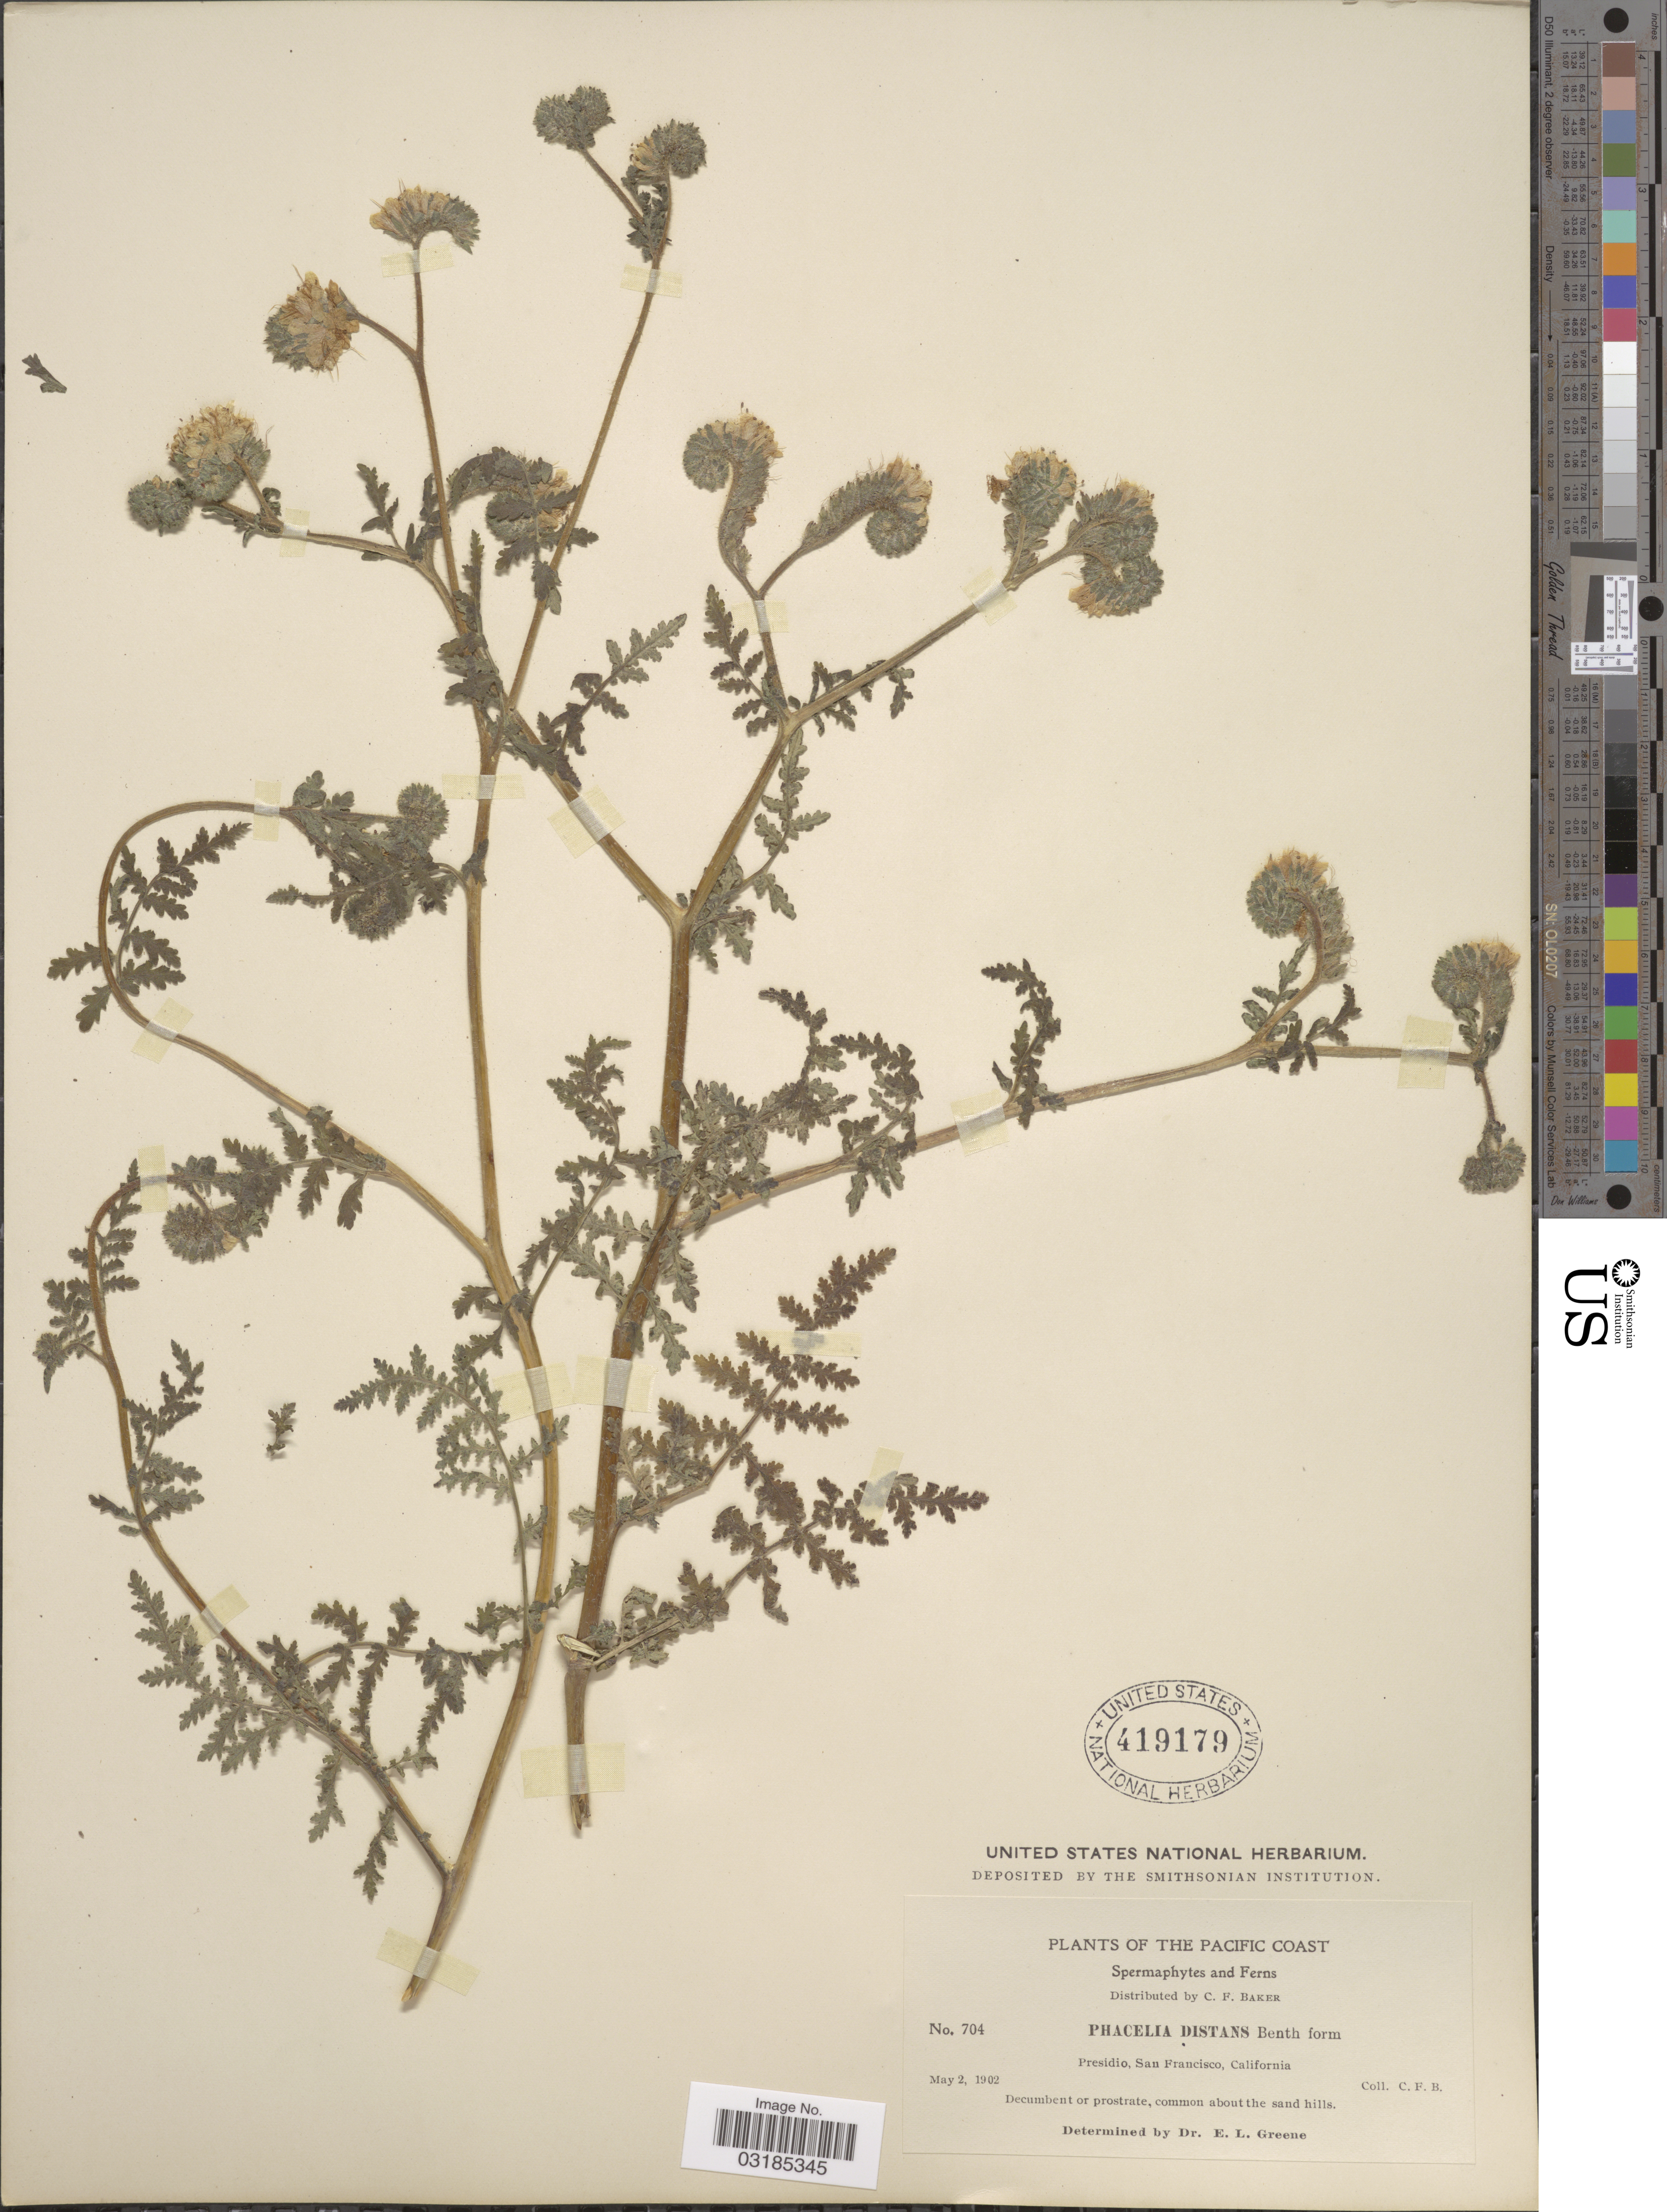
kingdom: Plantae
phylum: Tracheophyta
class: Magnoliopsida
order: Boraginales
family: Hydrophyllaceae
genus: Phacelia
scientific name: Phacelia distans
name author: Benth.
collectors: C. F. Baker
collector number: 704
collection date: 1902-05-02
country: United States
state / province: California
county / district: San Francisco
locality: Pacific Coast. Presidio, San Francisco.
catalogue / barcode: US 419179